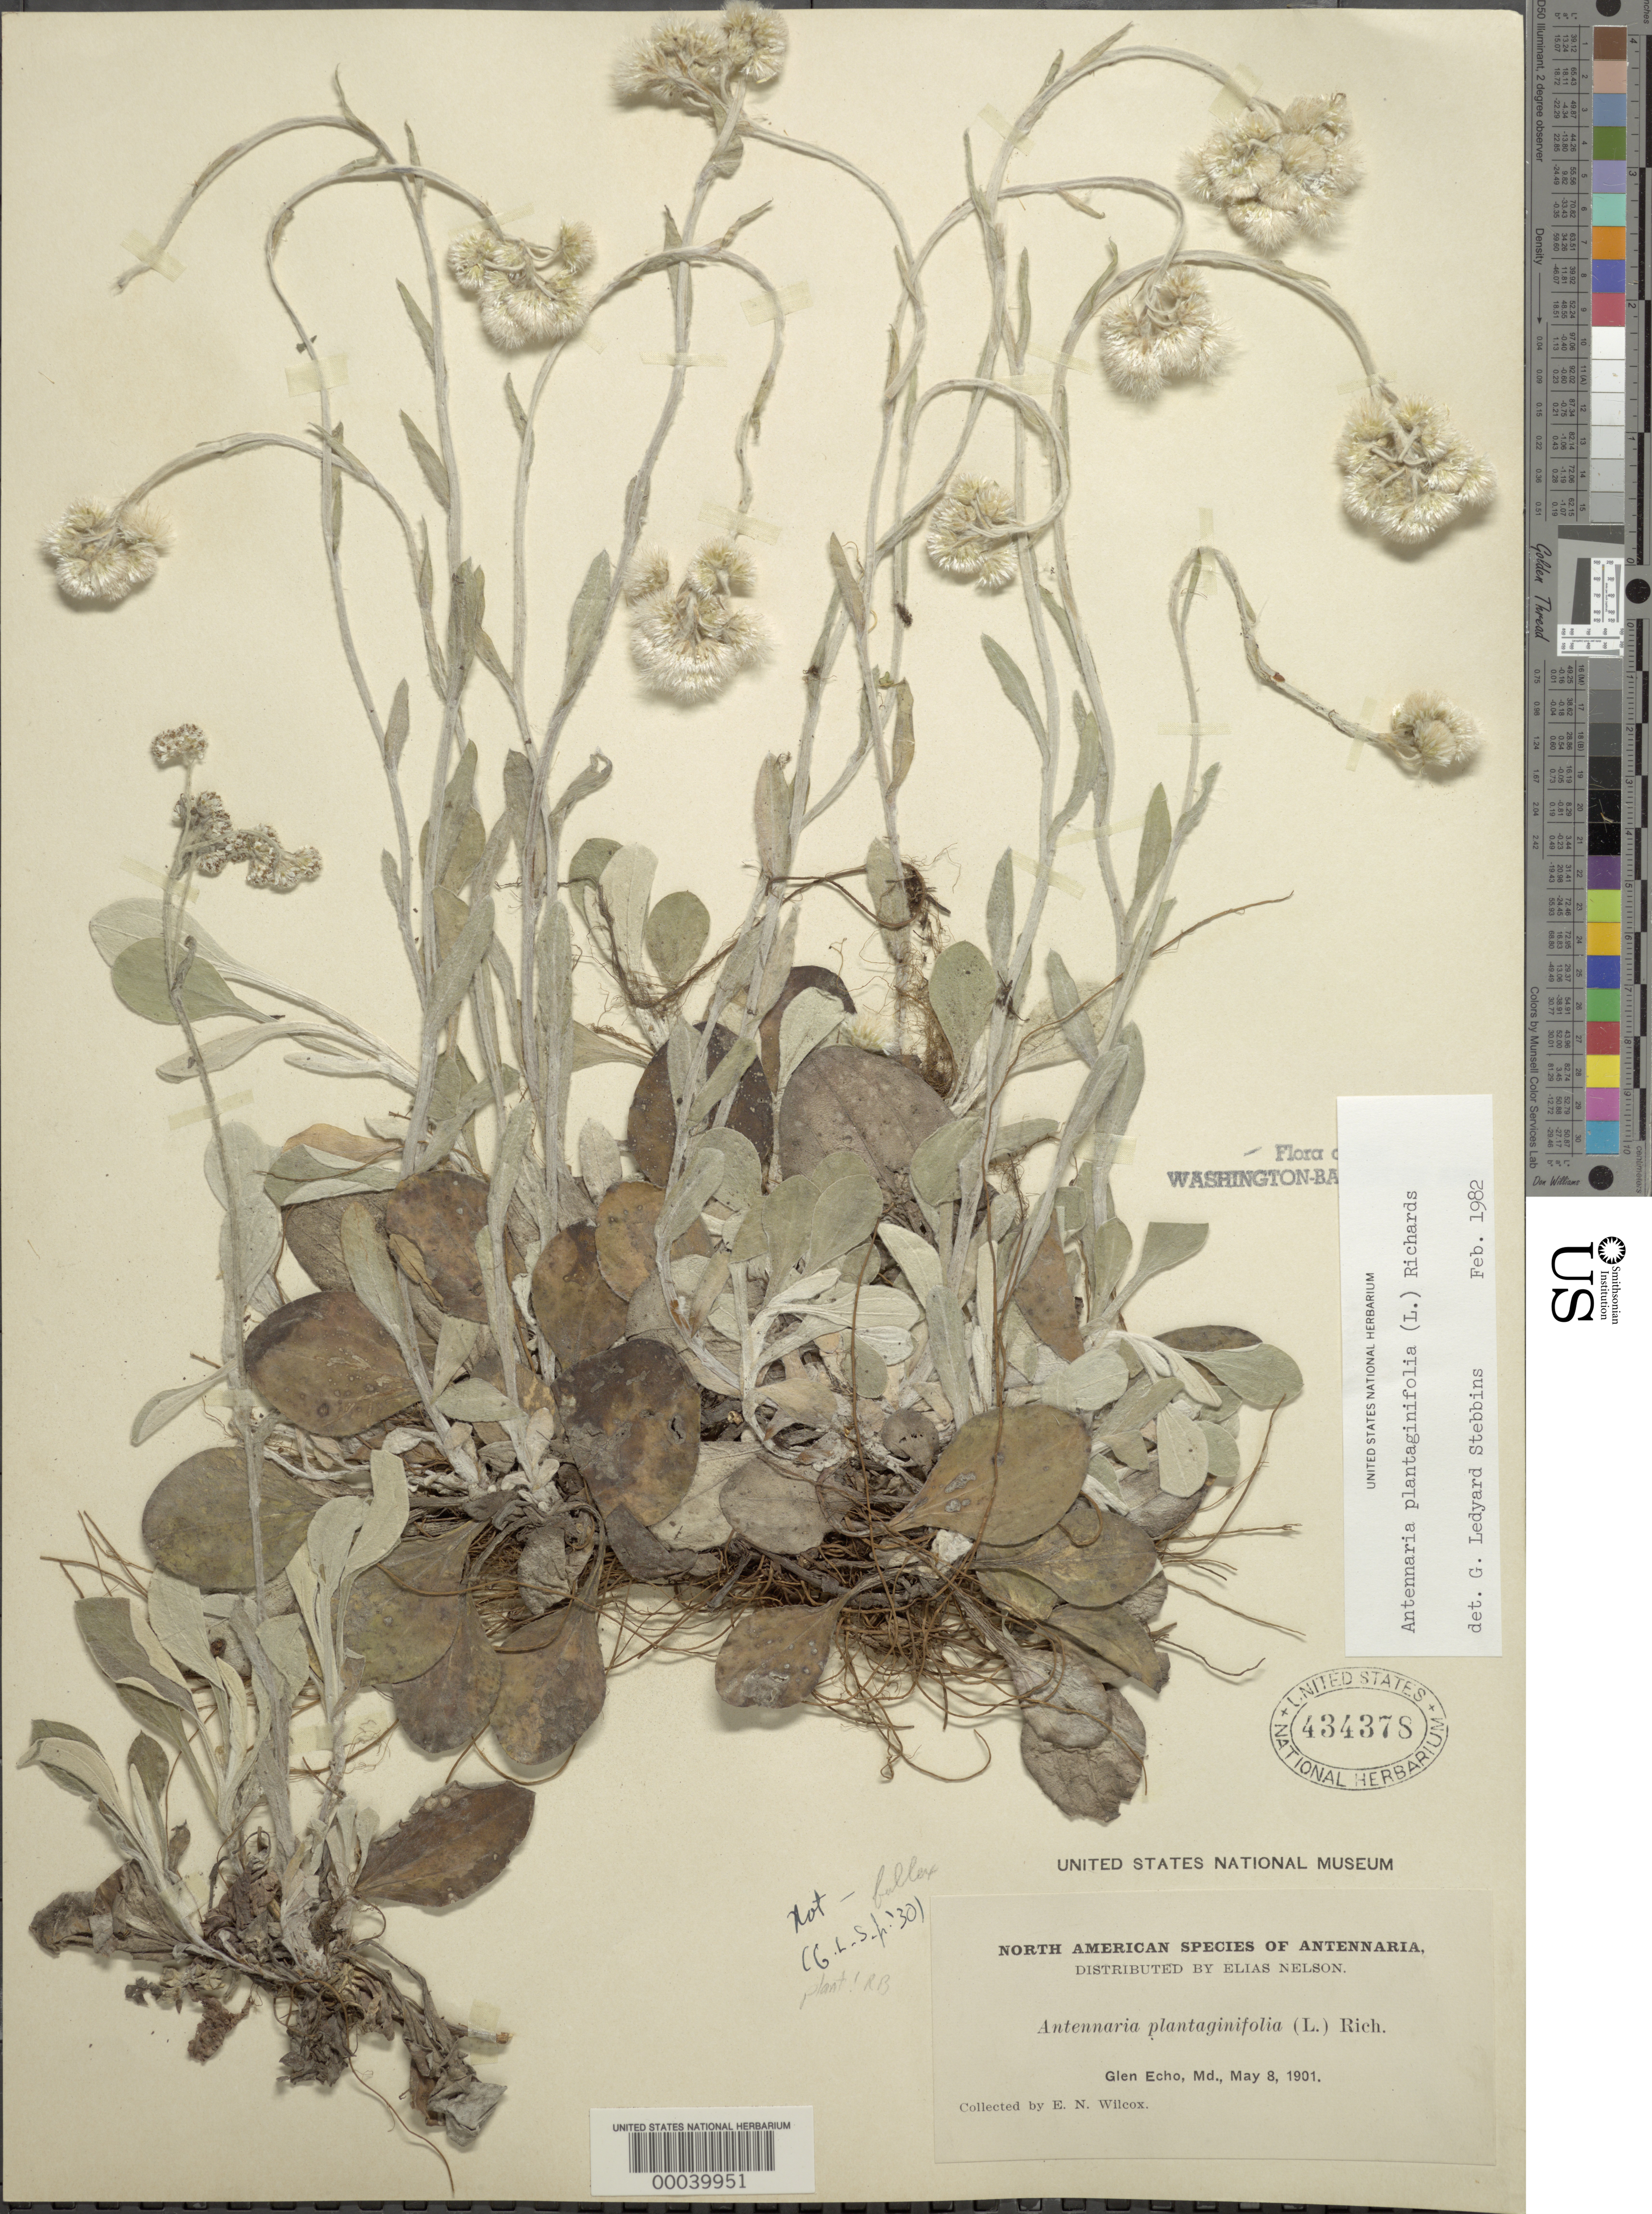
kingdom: Plantae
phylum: Tracheophyta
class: Magnoliopsida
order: Asterales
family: Asteraceae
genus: Antennaria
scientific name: Antennaria plantaginifolia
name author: (L.) Richardson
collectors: E. Wilcox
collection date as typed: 08 May 1901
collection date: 1901-05-08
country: United States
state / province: Maryland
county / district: Montgomery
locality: Glen Echo C. & O. Canal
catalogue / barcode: US 434378